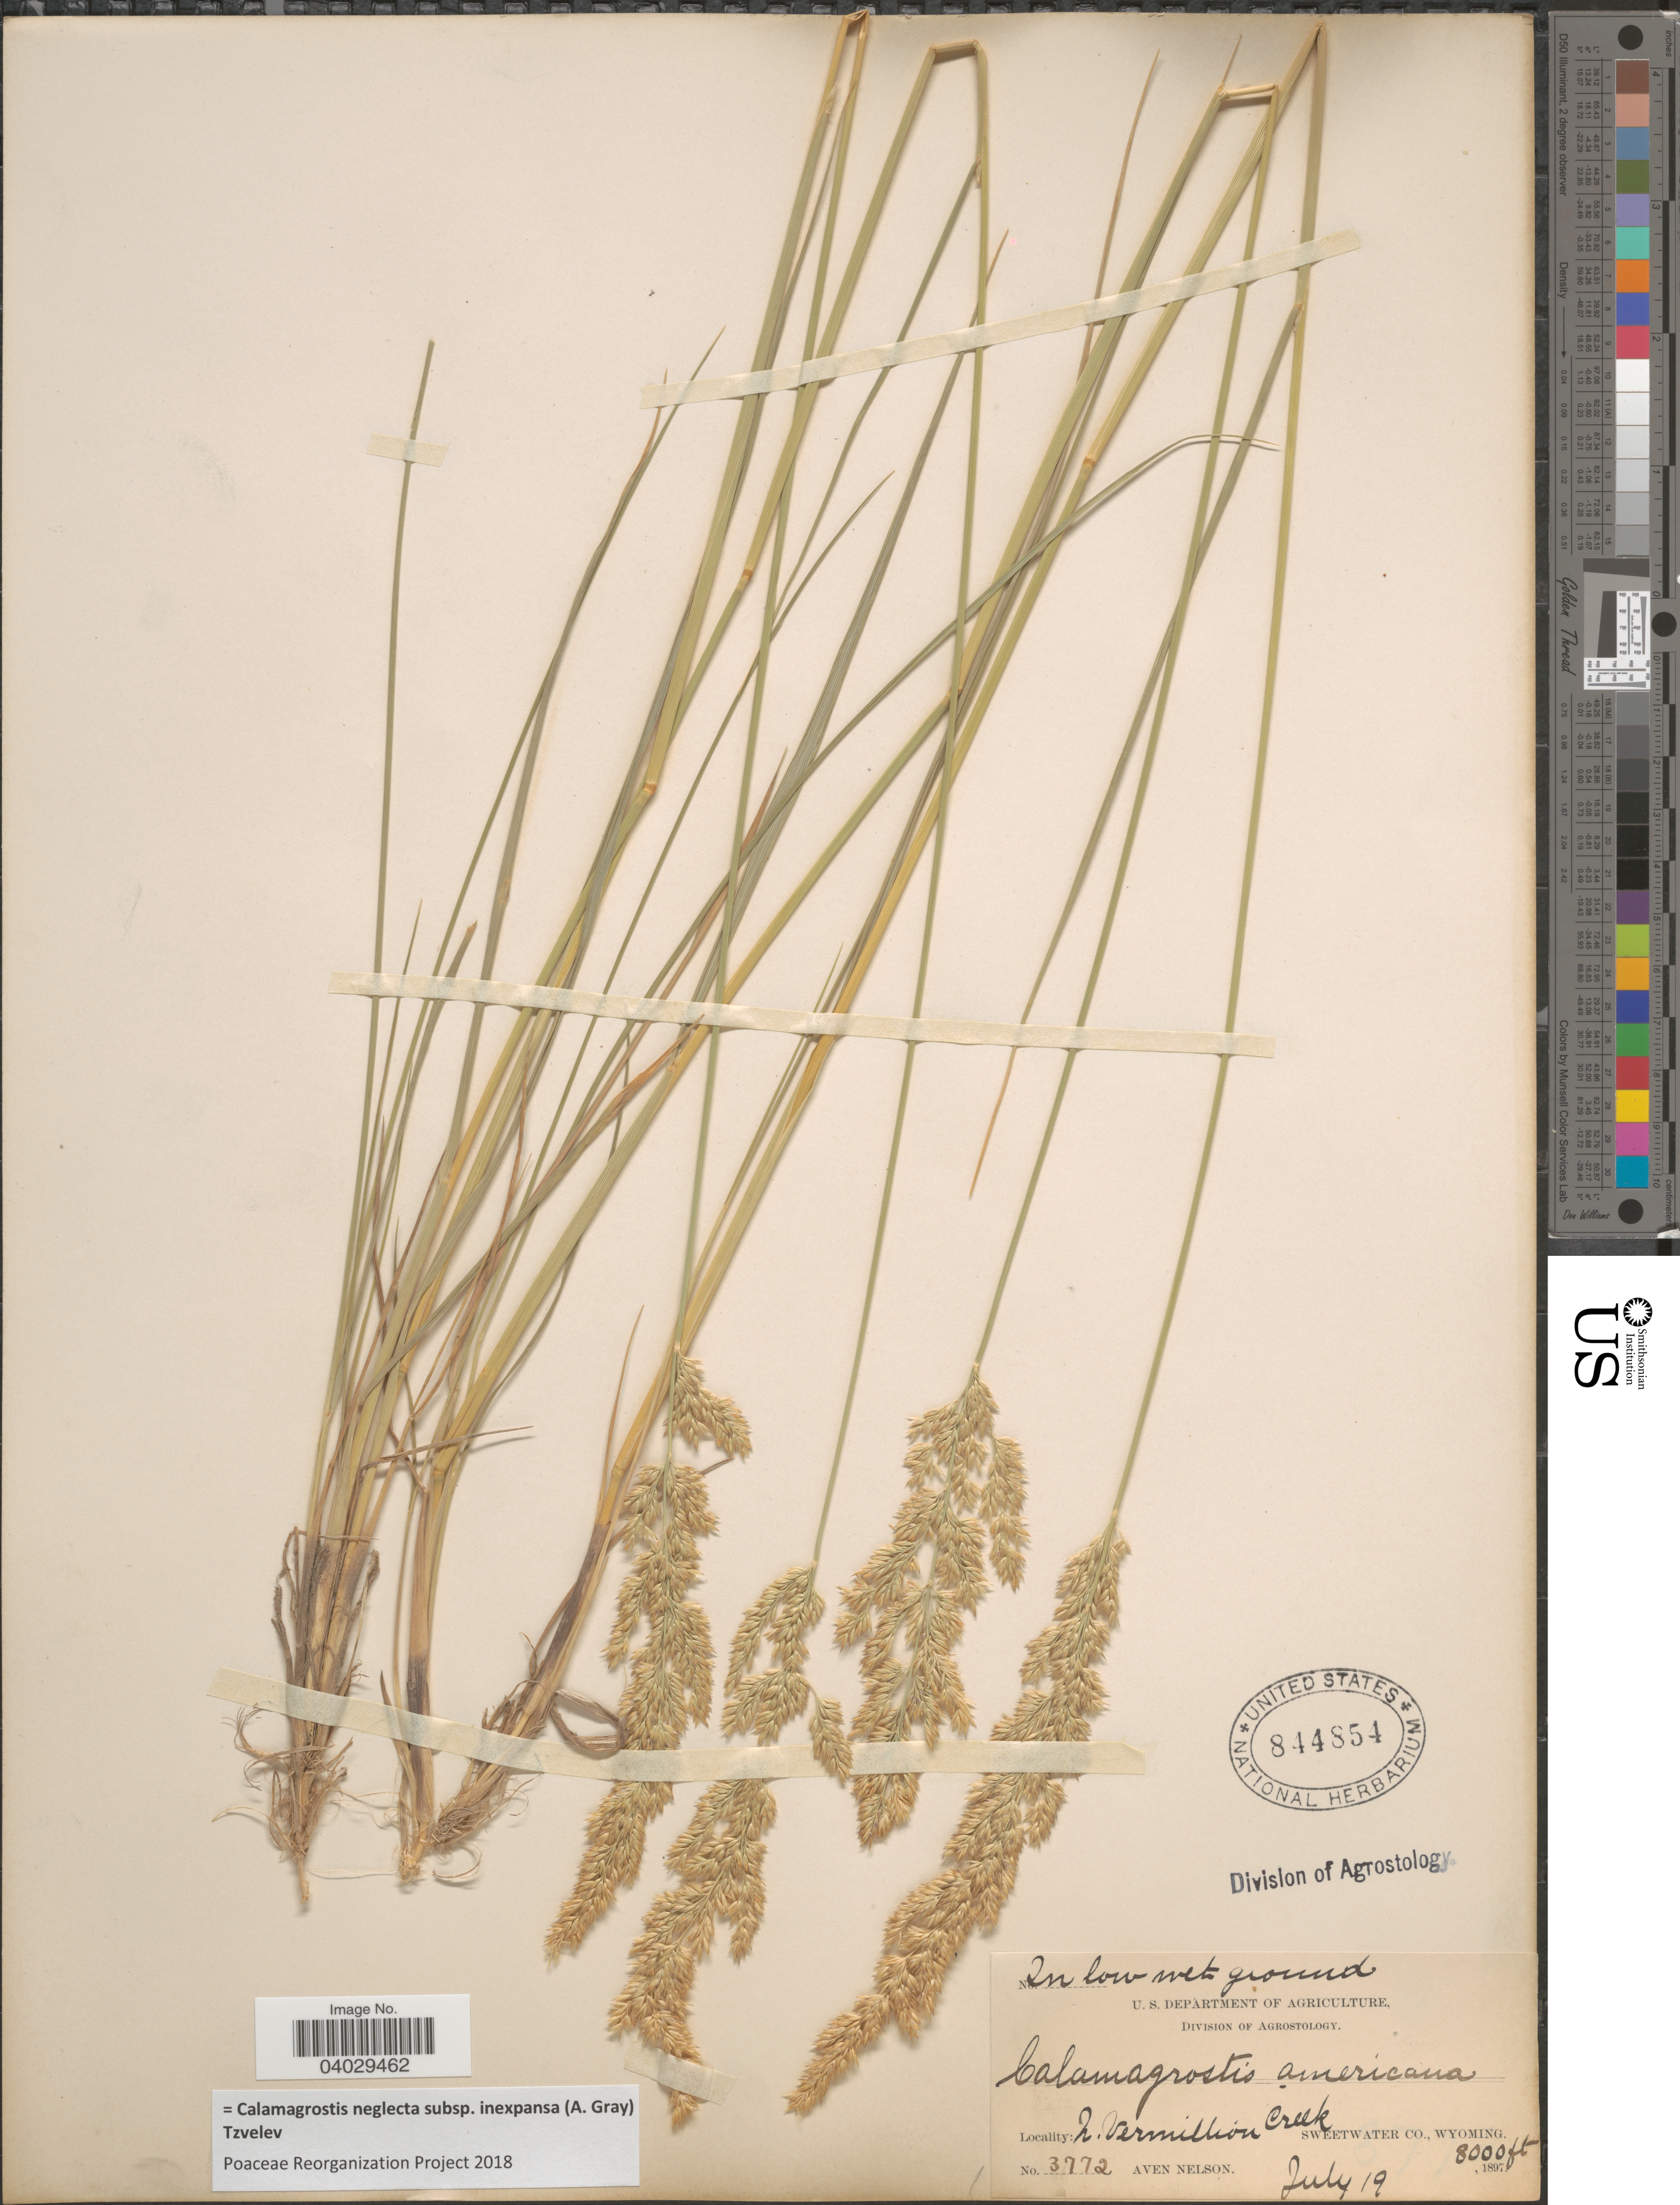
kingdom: Plantae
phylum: Tracheophyta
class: Liliopsida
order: Poales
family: Poaceae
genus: Calamagrostis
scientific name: Calamagrostis neglecta subsp. inexpansa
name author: (A. Gray) Tzvelev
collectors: A. Nelson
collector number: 3772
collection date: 1897-07-19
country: United States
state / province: Wyoming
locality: N. Vermillion Creek. Sweetwater Co.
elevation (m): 2438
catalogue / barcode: US 844854